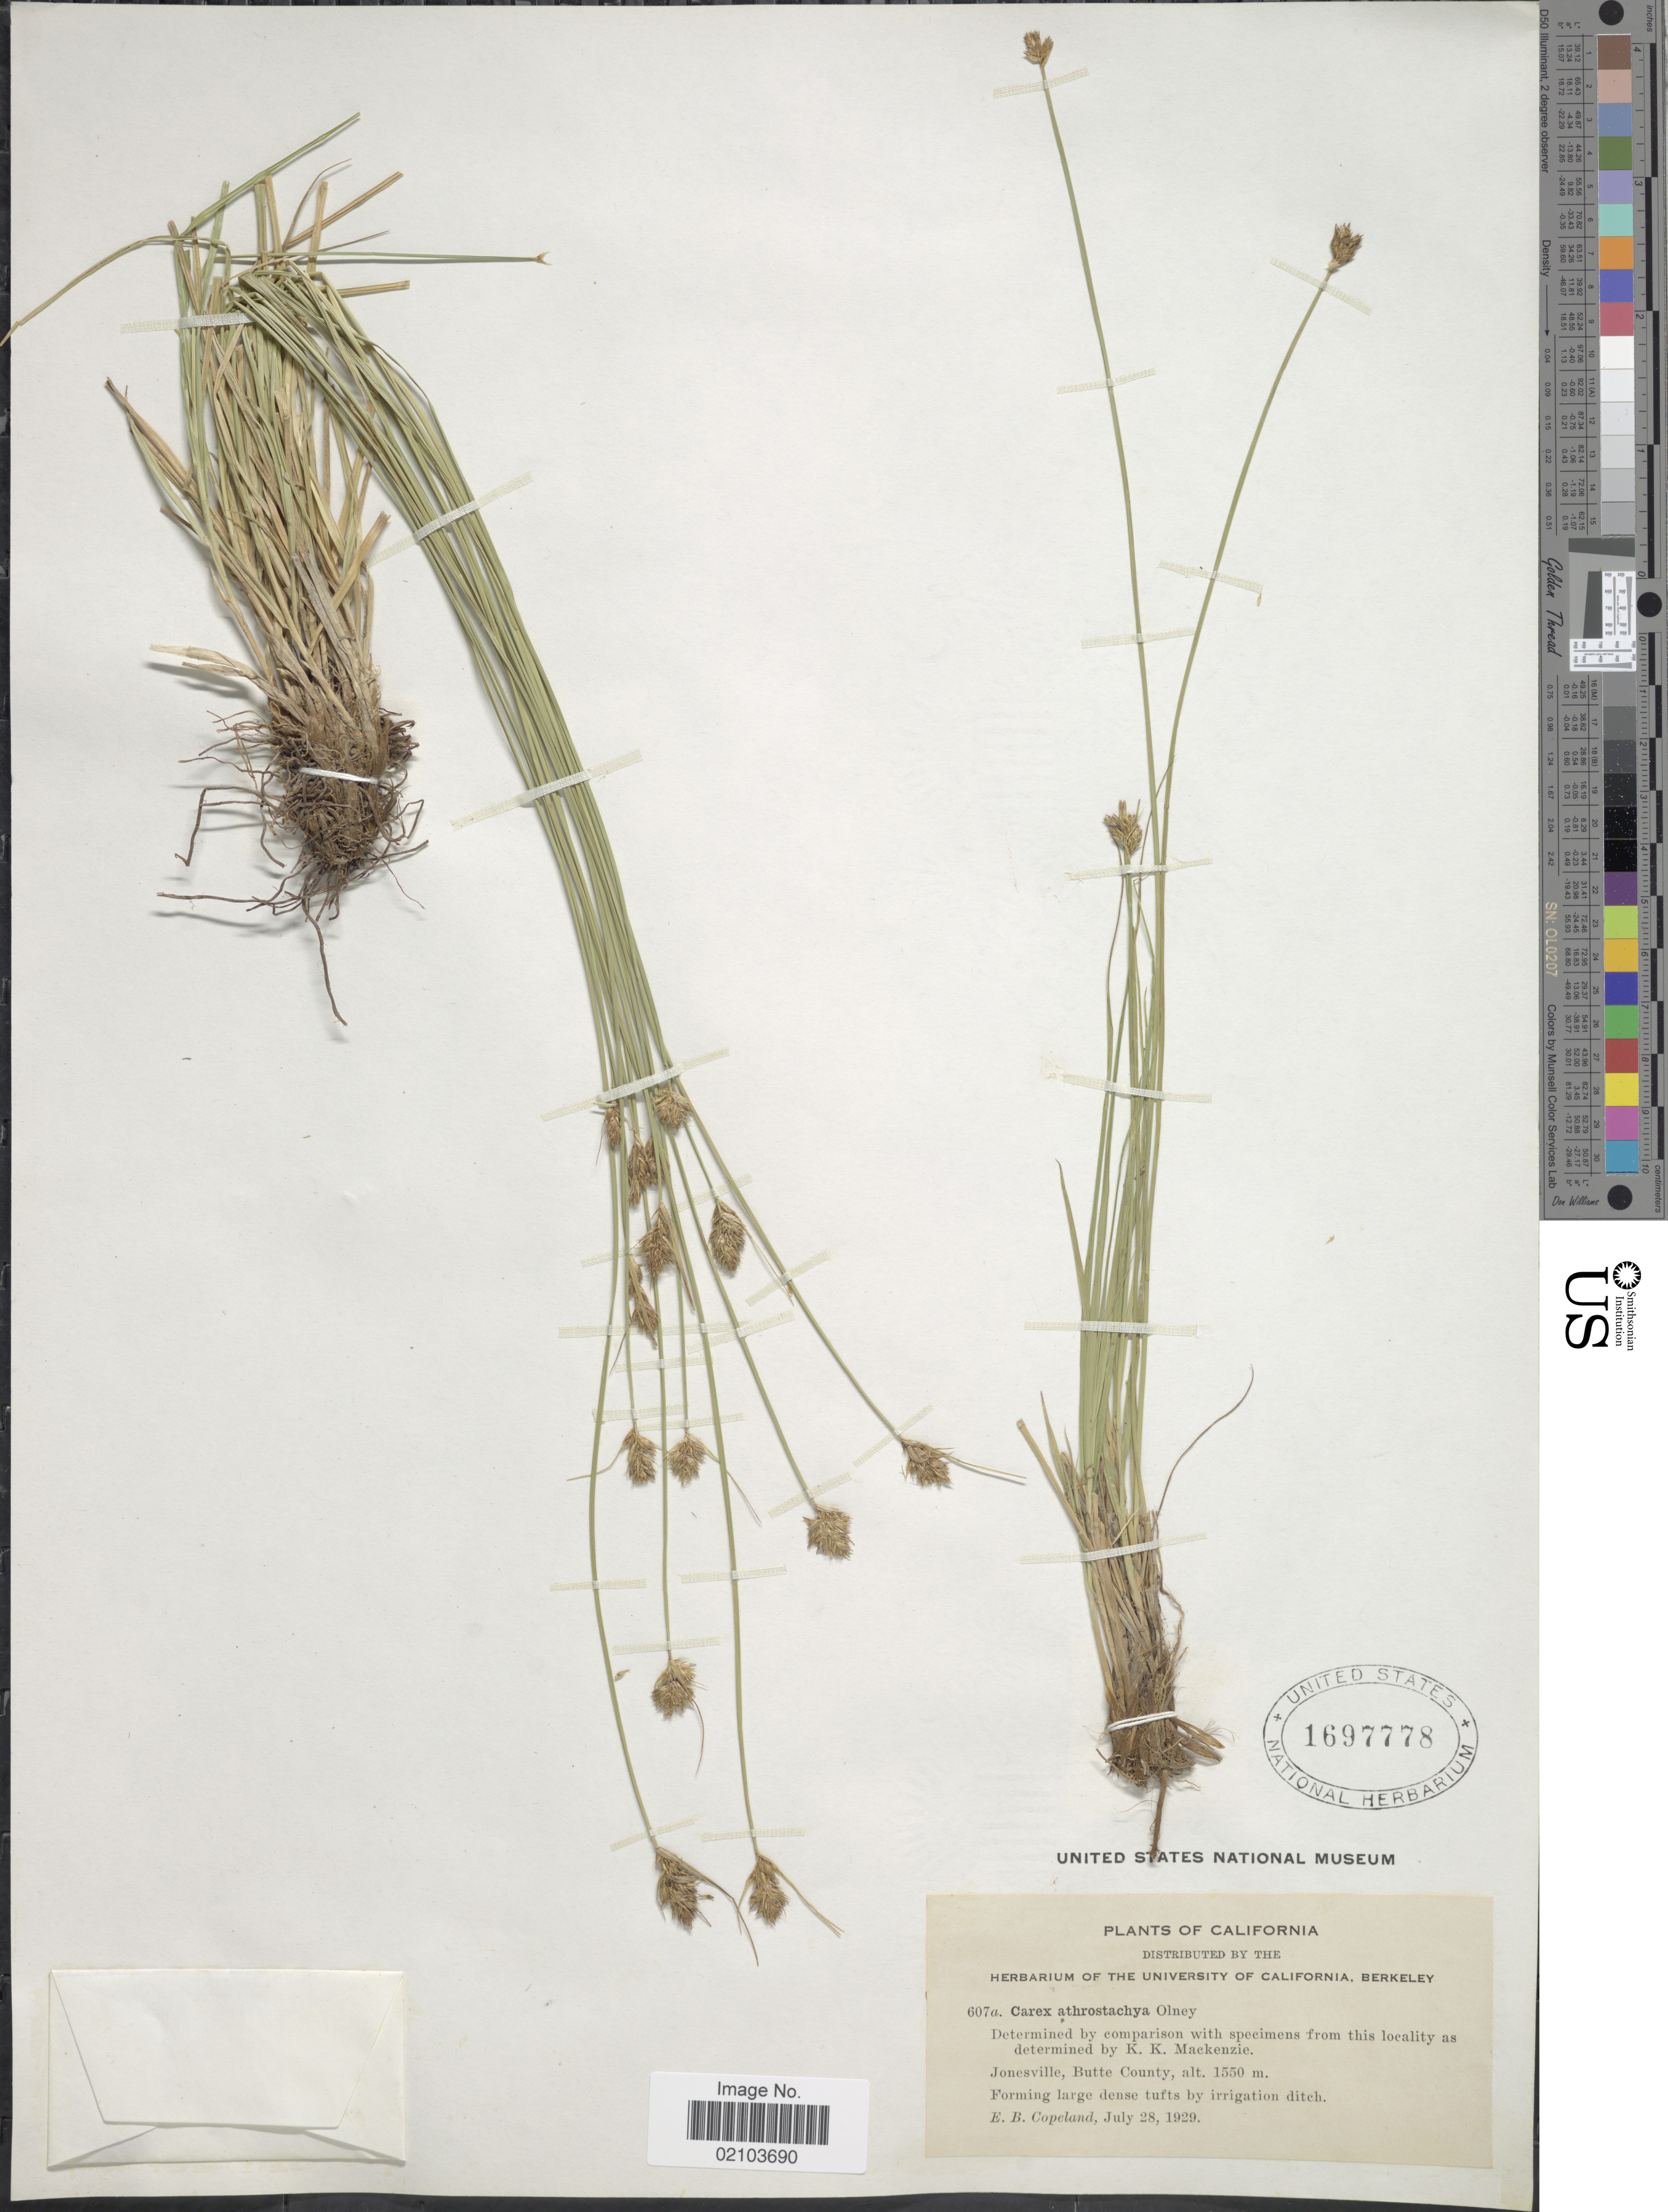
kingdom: Plantae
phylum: Tracheophyta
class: Liliopsida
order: Poales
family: Cyperaceae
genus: Carex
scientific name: Carex athrostachya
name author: Olney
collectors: E. B. Copeland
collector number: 607a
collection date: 1929-07-28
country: United States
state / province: California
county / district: Butte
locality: Jonesville, Butte County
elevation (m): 1550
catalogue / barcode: US 1697778